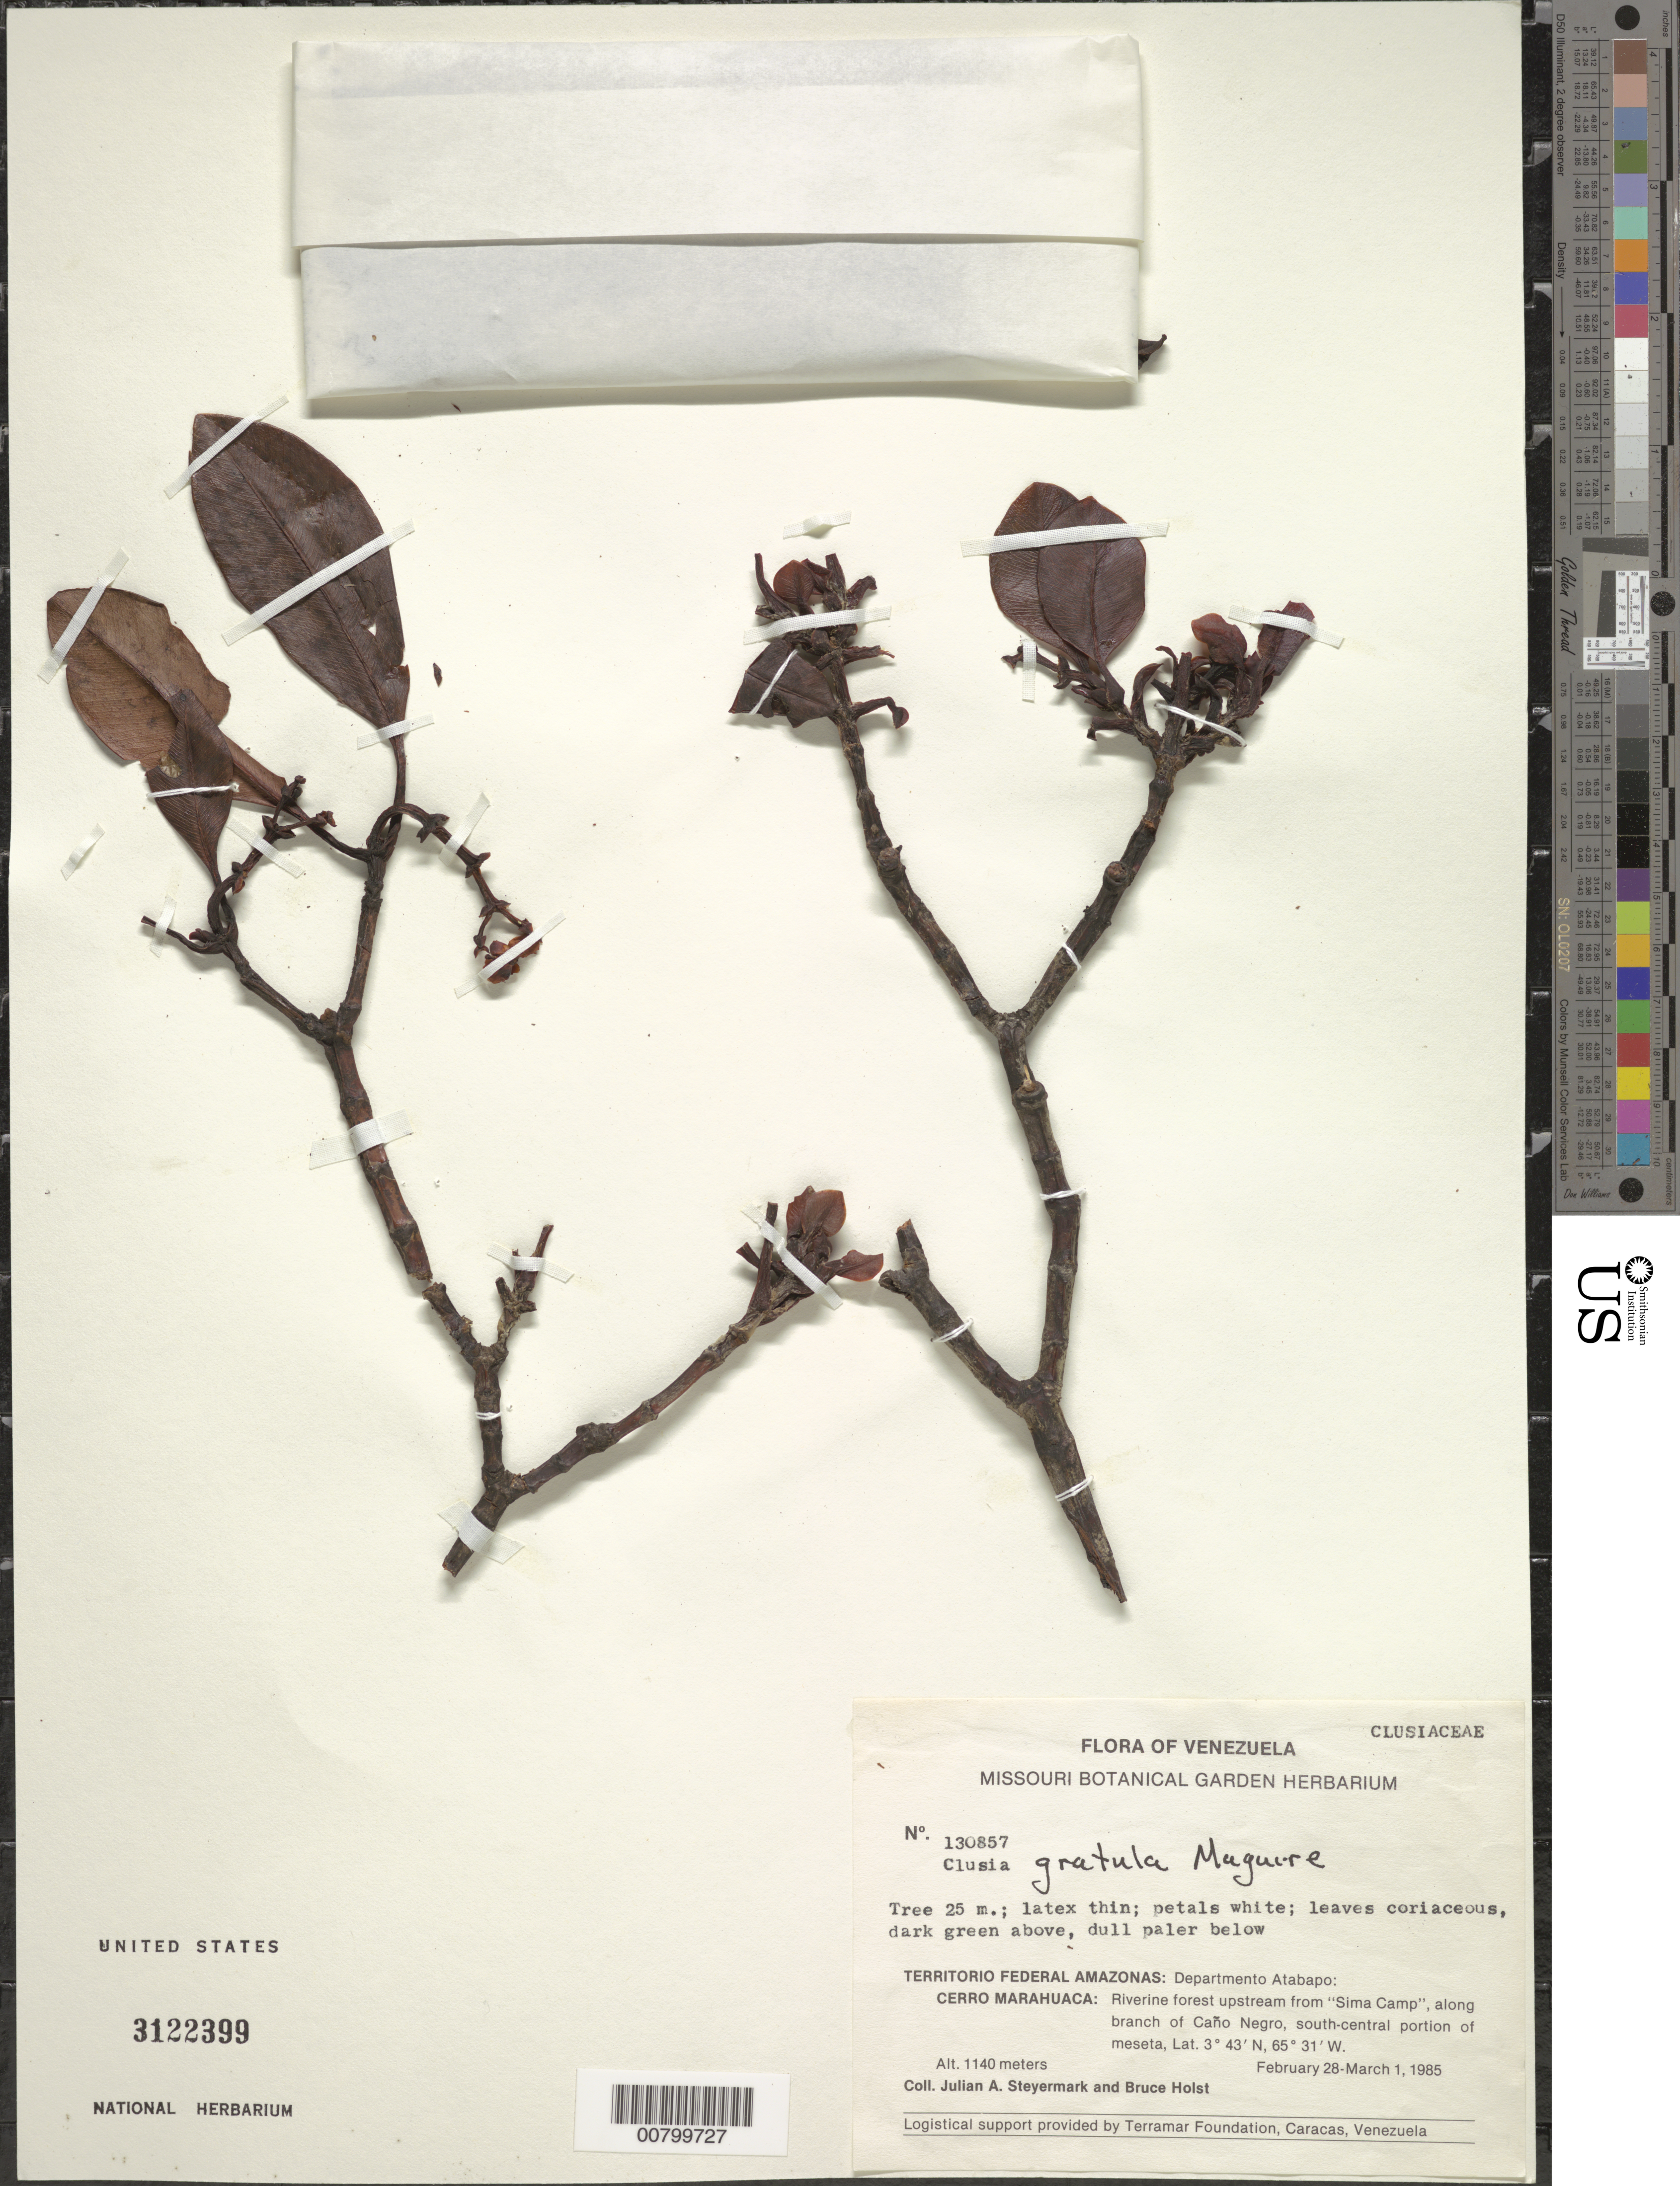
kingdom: Plantae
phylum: Tracheophyta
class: Magnoliopsida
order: Malpighiales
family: Clusiaceae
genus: Clusia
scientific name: Clusia gratula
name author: Maguire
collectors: J. Steyermark & B. Holst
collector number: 130857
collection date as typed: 28-Feb-85 to 1-Mar-85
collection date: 1985-02-28/1985-03-01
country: Venezuela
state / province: Amazonas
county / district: Atabapo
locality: Cerro Marahuaca; riverine forest upstream from "Sima Camp", along branch of Caño Negro, south-central portion of meseta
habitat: Riverine forest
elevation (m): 1140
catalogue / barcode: US 3122399